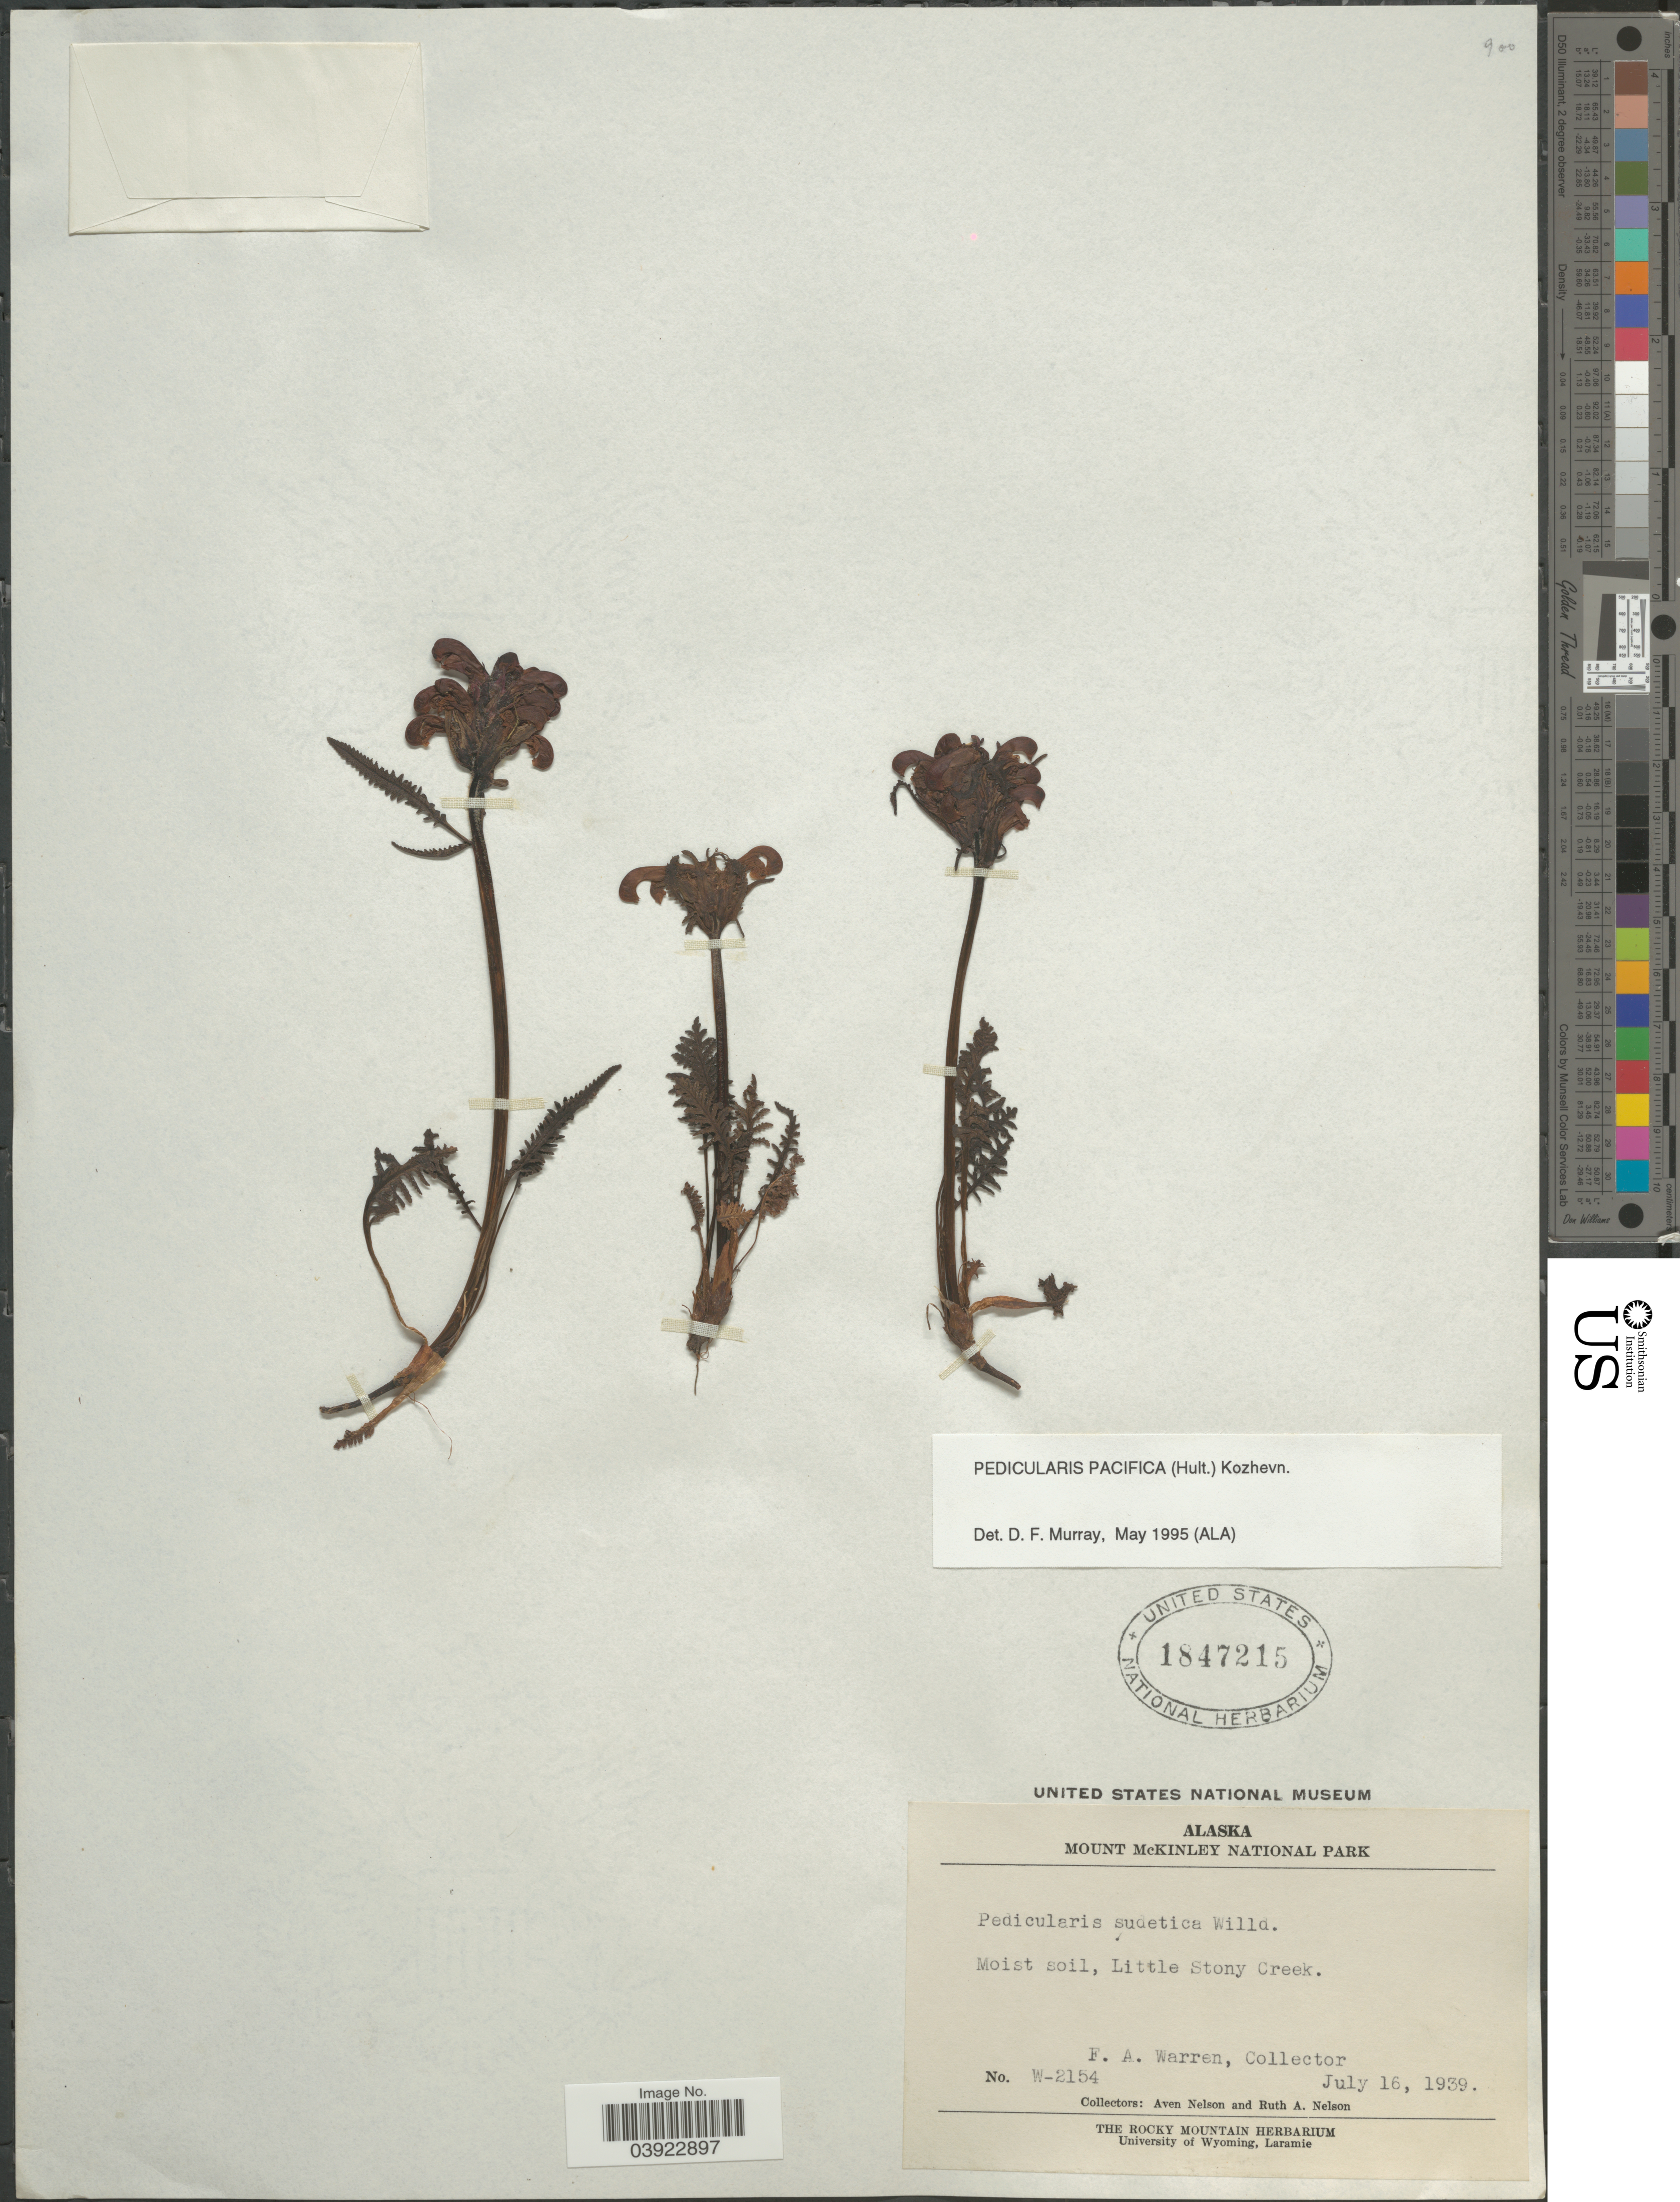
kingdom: Plantae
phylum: Tracheophyta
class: Magnoliopsida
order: Lamiales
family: Orobanchaceae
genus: Pedicularis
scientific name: Pedicularis pacifica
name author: (Hultén) Kozhevn.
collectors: F. Warren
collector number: W-2154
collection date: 1939-07-16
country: United States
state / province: Alaska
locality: Mount McKinley National Park. Little Stony Creek.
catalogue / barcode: US 1847215